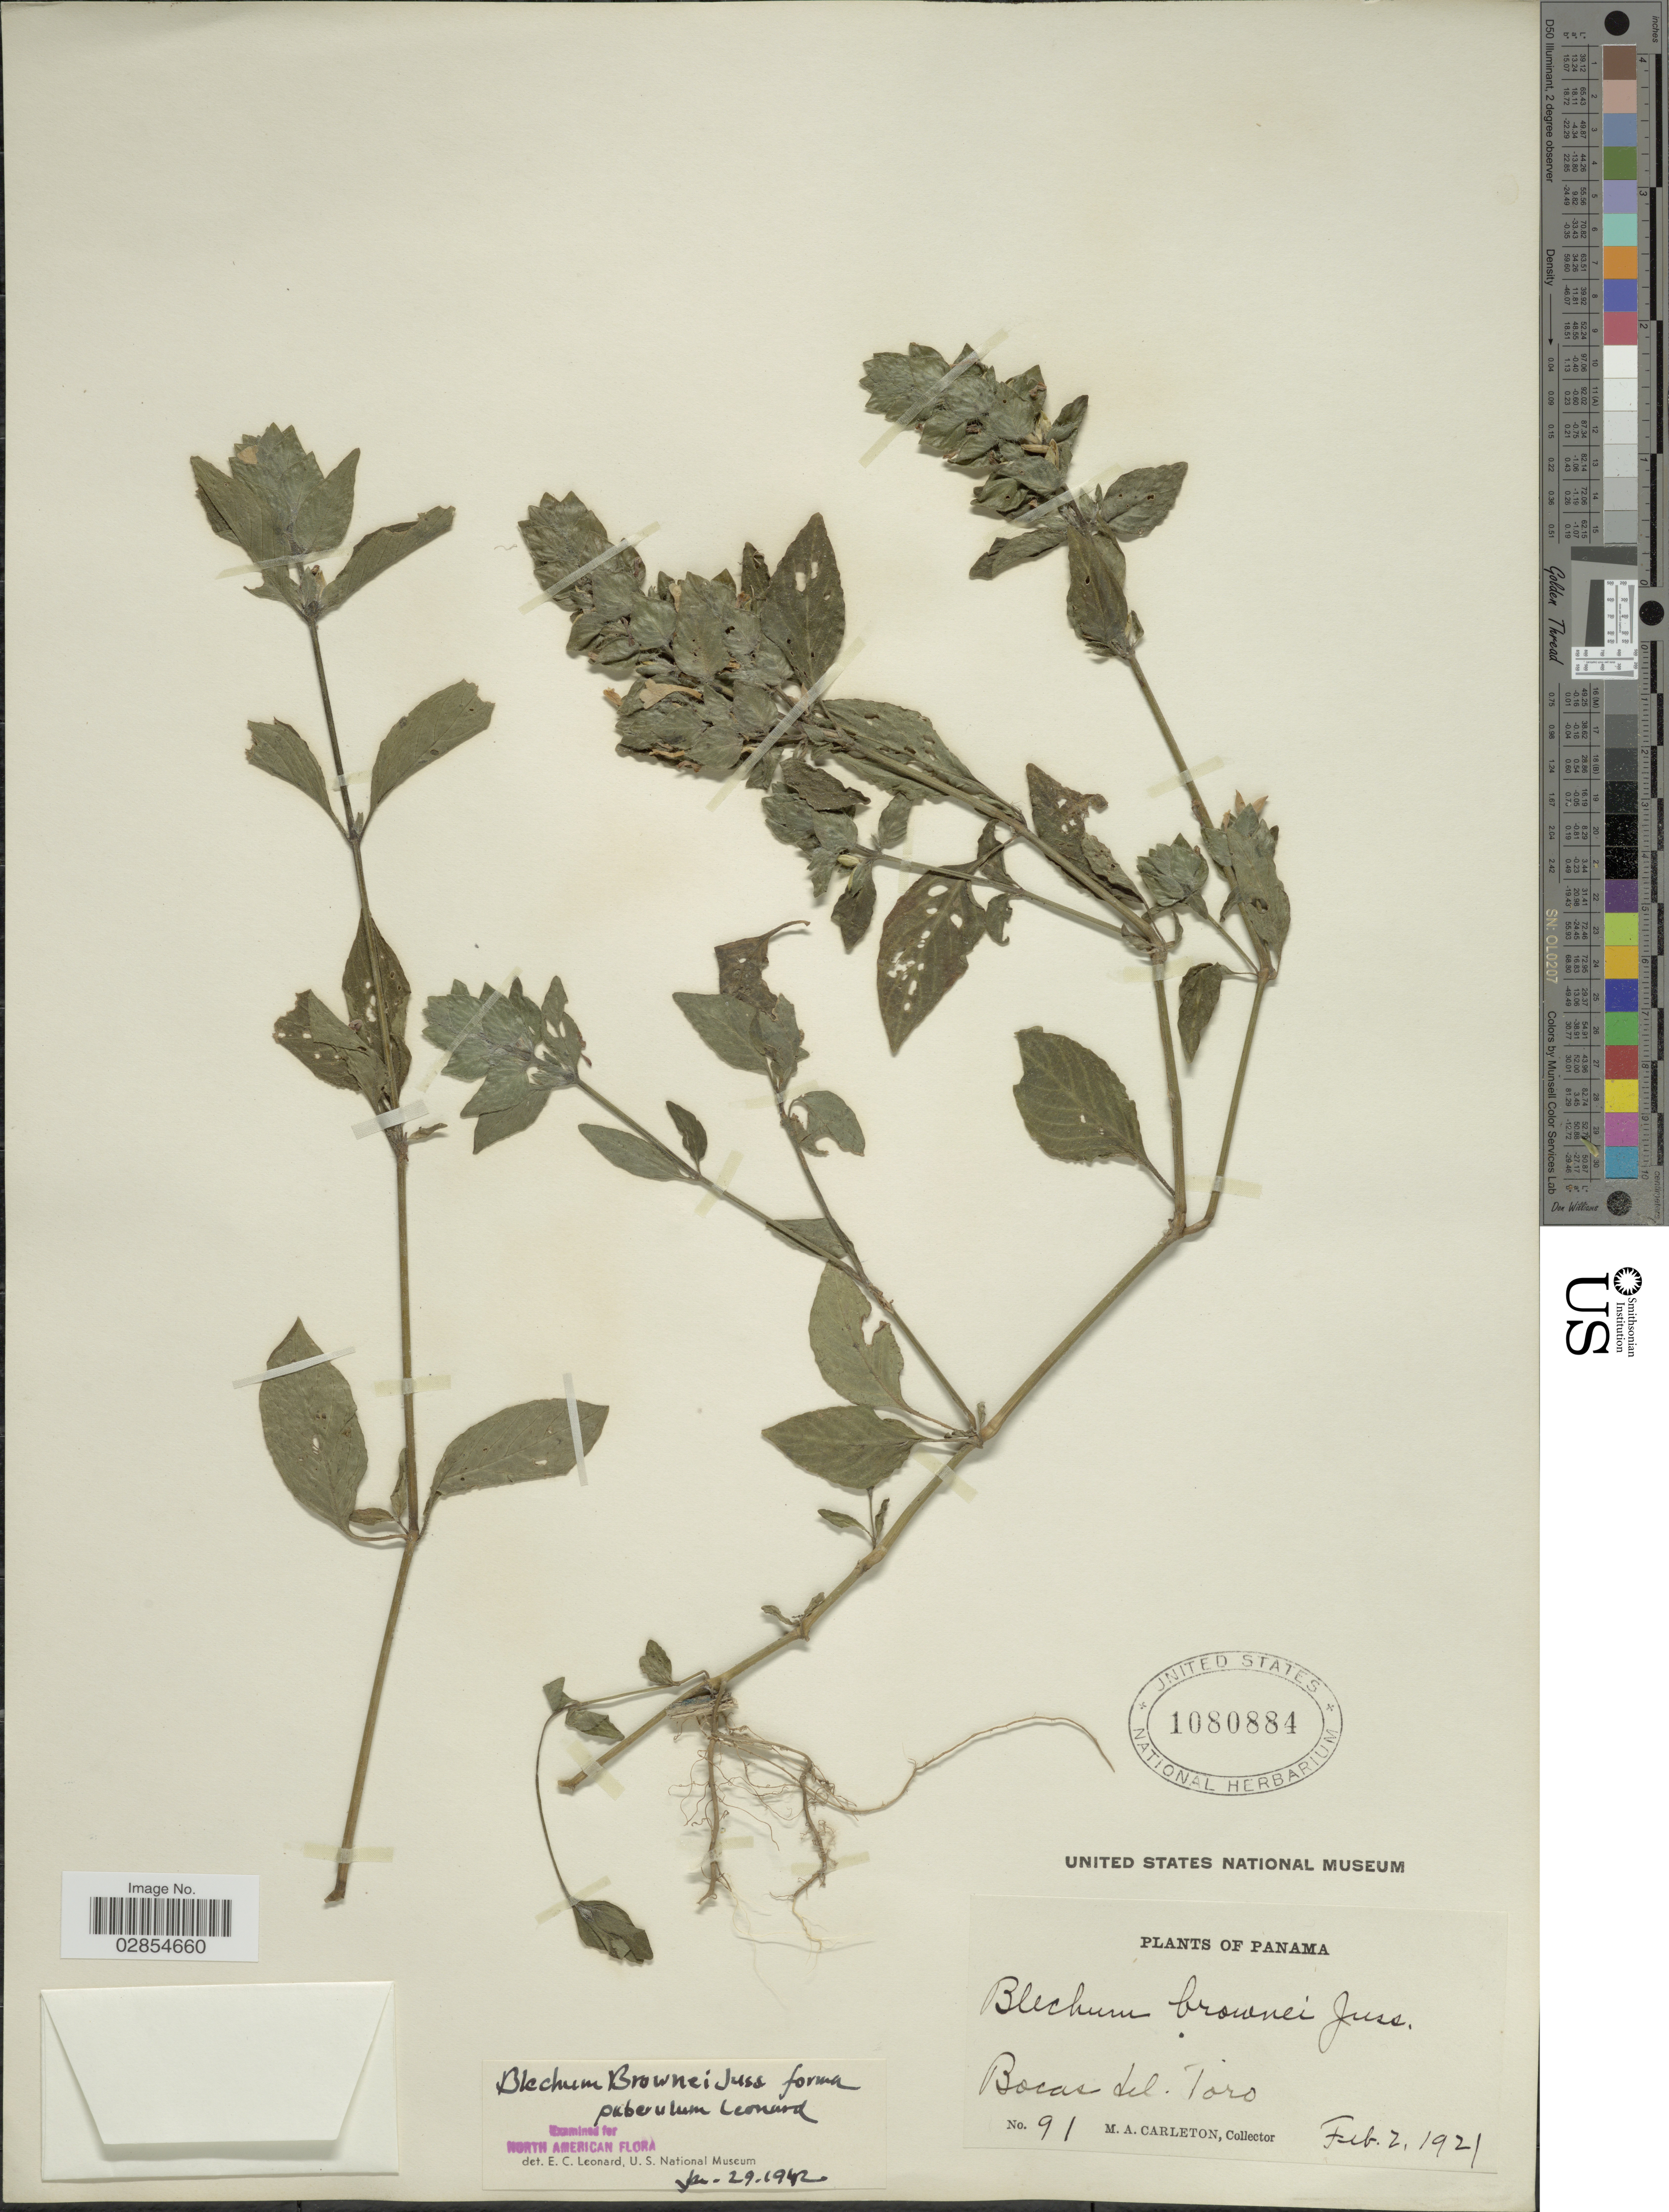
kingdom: Plantae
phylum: Tracheophyta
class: Magnoliopsida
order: Lamiales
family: Acanthaceae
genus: Blechum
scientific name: Blechum pyramidatum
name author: (Lam.) Urb.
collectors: M. A. Carleton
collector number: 91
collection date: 1921-02-02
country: Panama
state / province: Bocas del Toro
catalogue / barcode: US 1080884